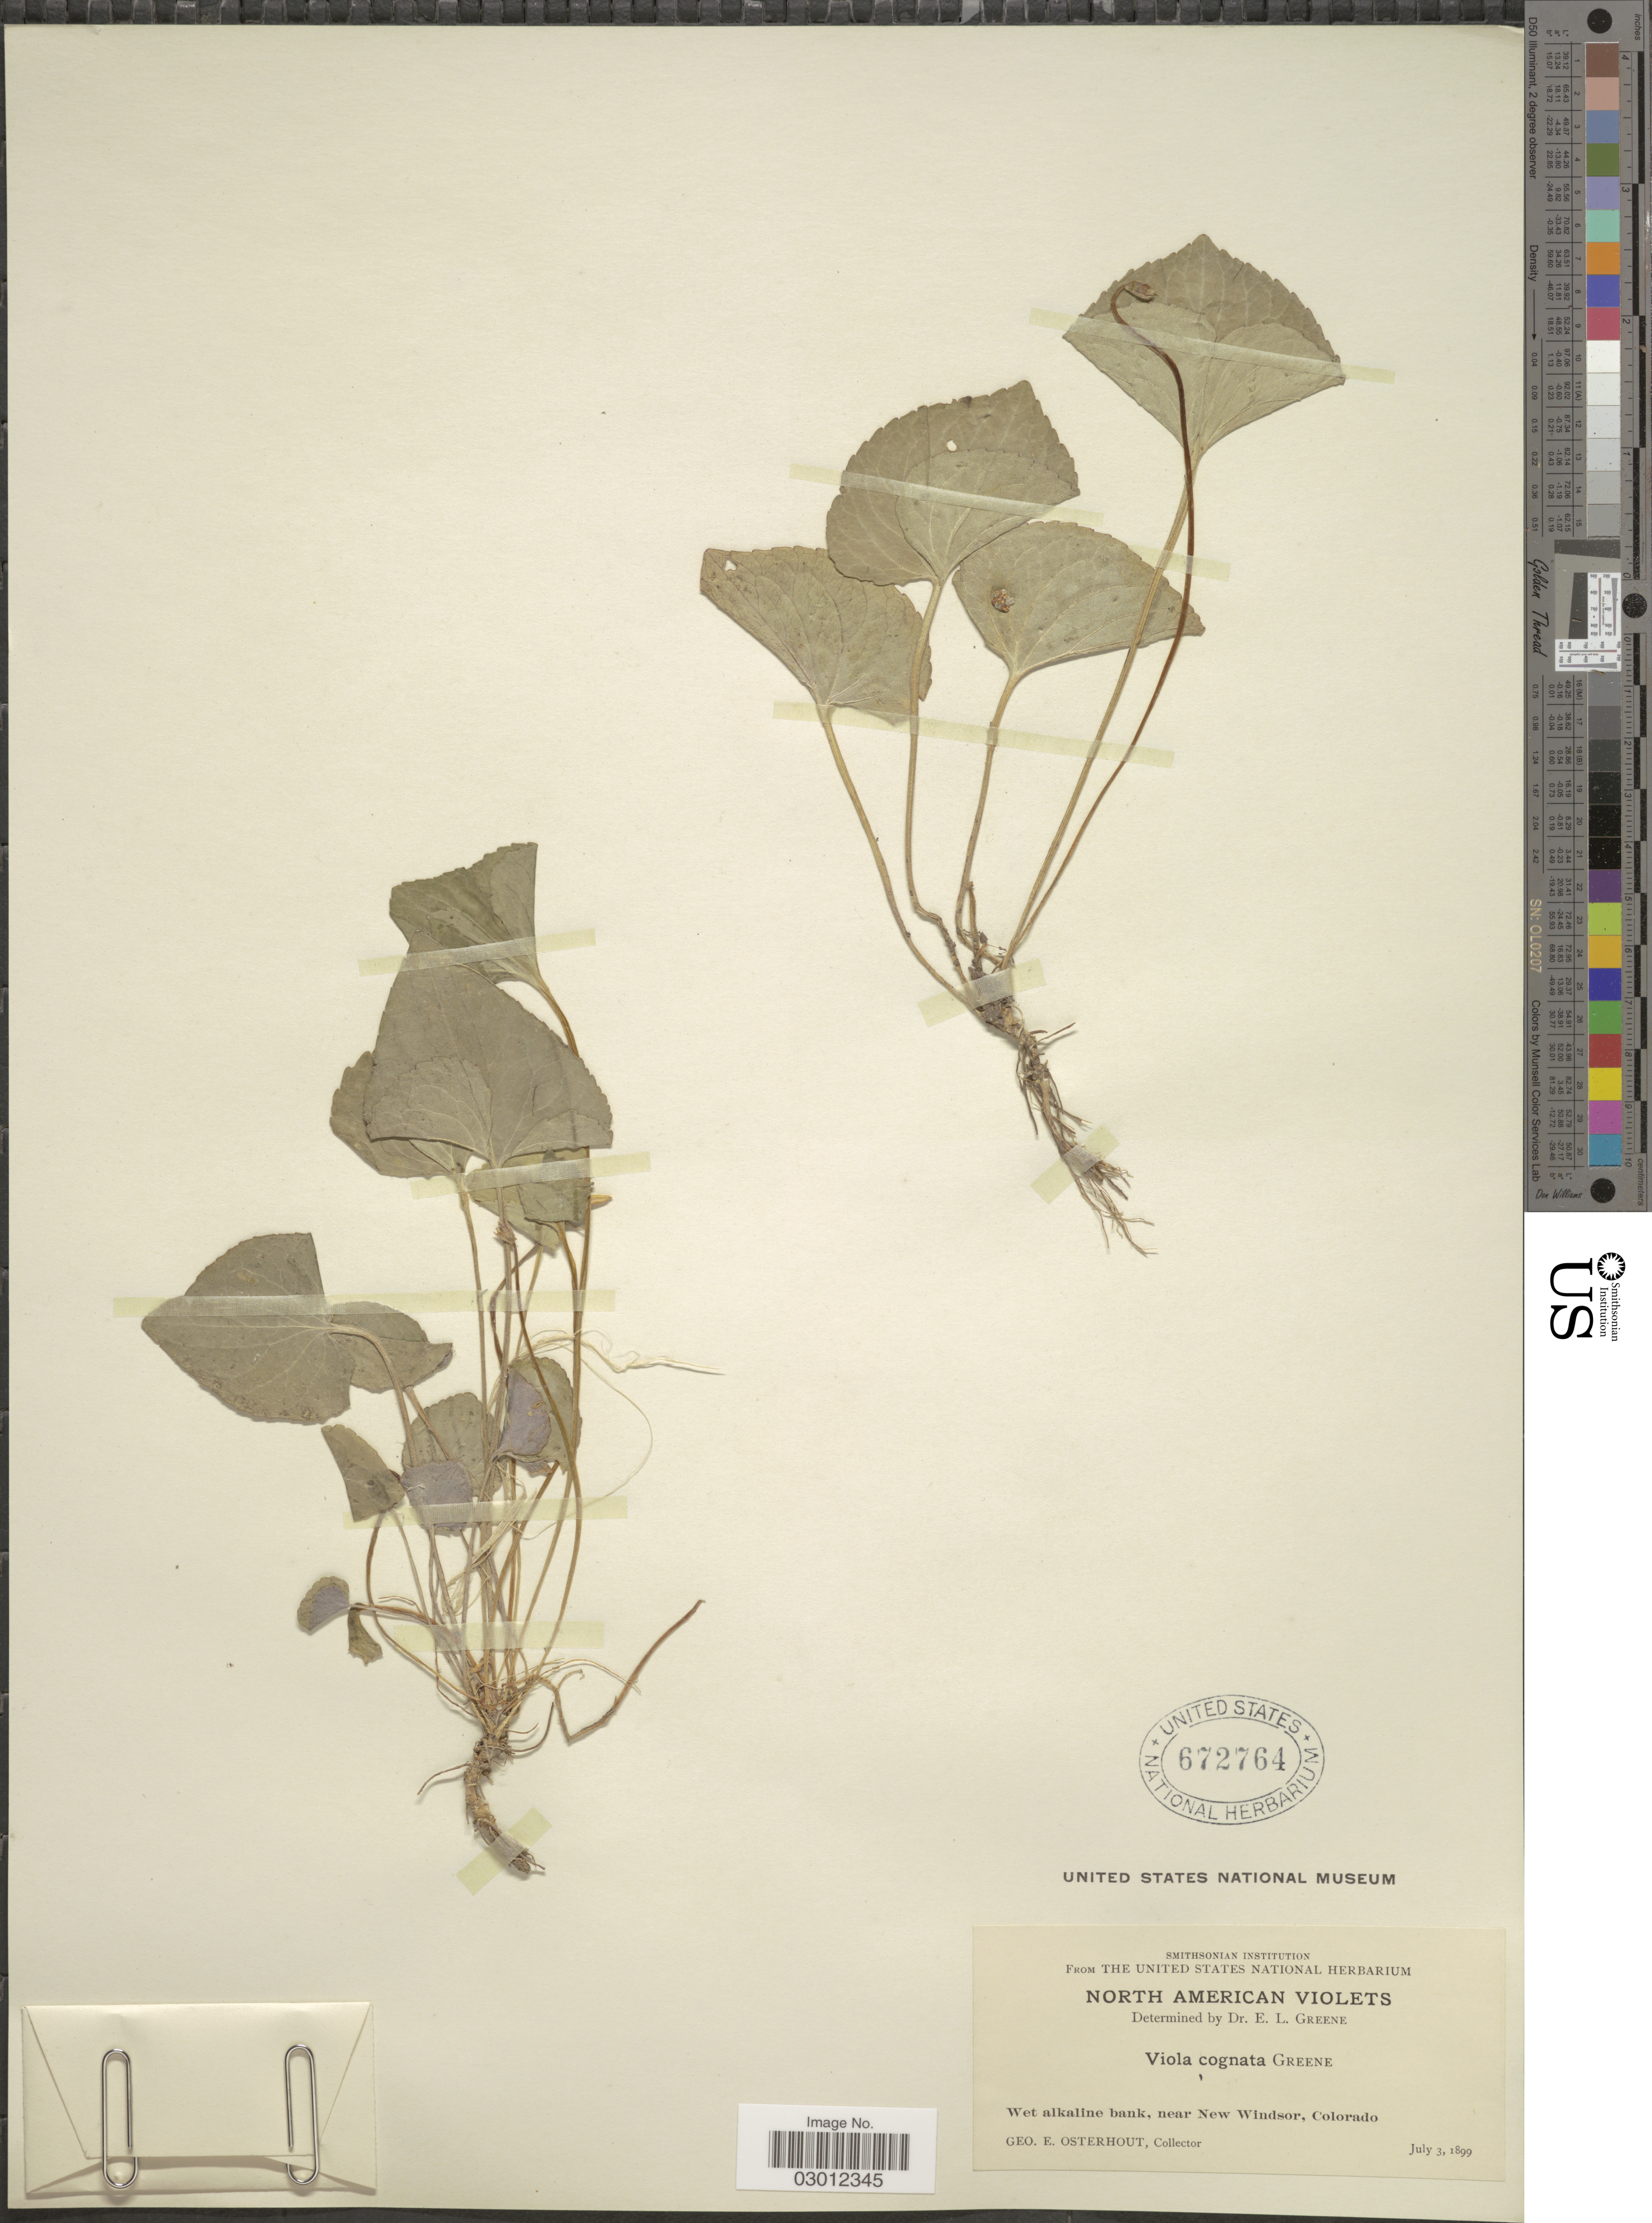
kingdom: Plantae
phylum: Tracheophyta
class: Magnoliopsida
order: Malpighiales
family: Violaceae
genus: Viola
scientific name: Viola nephrophylla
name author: Greene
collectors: G. Osterhout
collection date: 1899-07-03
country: United States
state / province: Colorado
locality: Wet alkaline bank, near New Windsor.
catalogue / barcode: US 672764